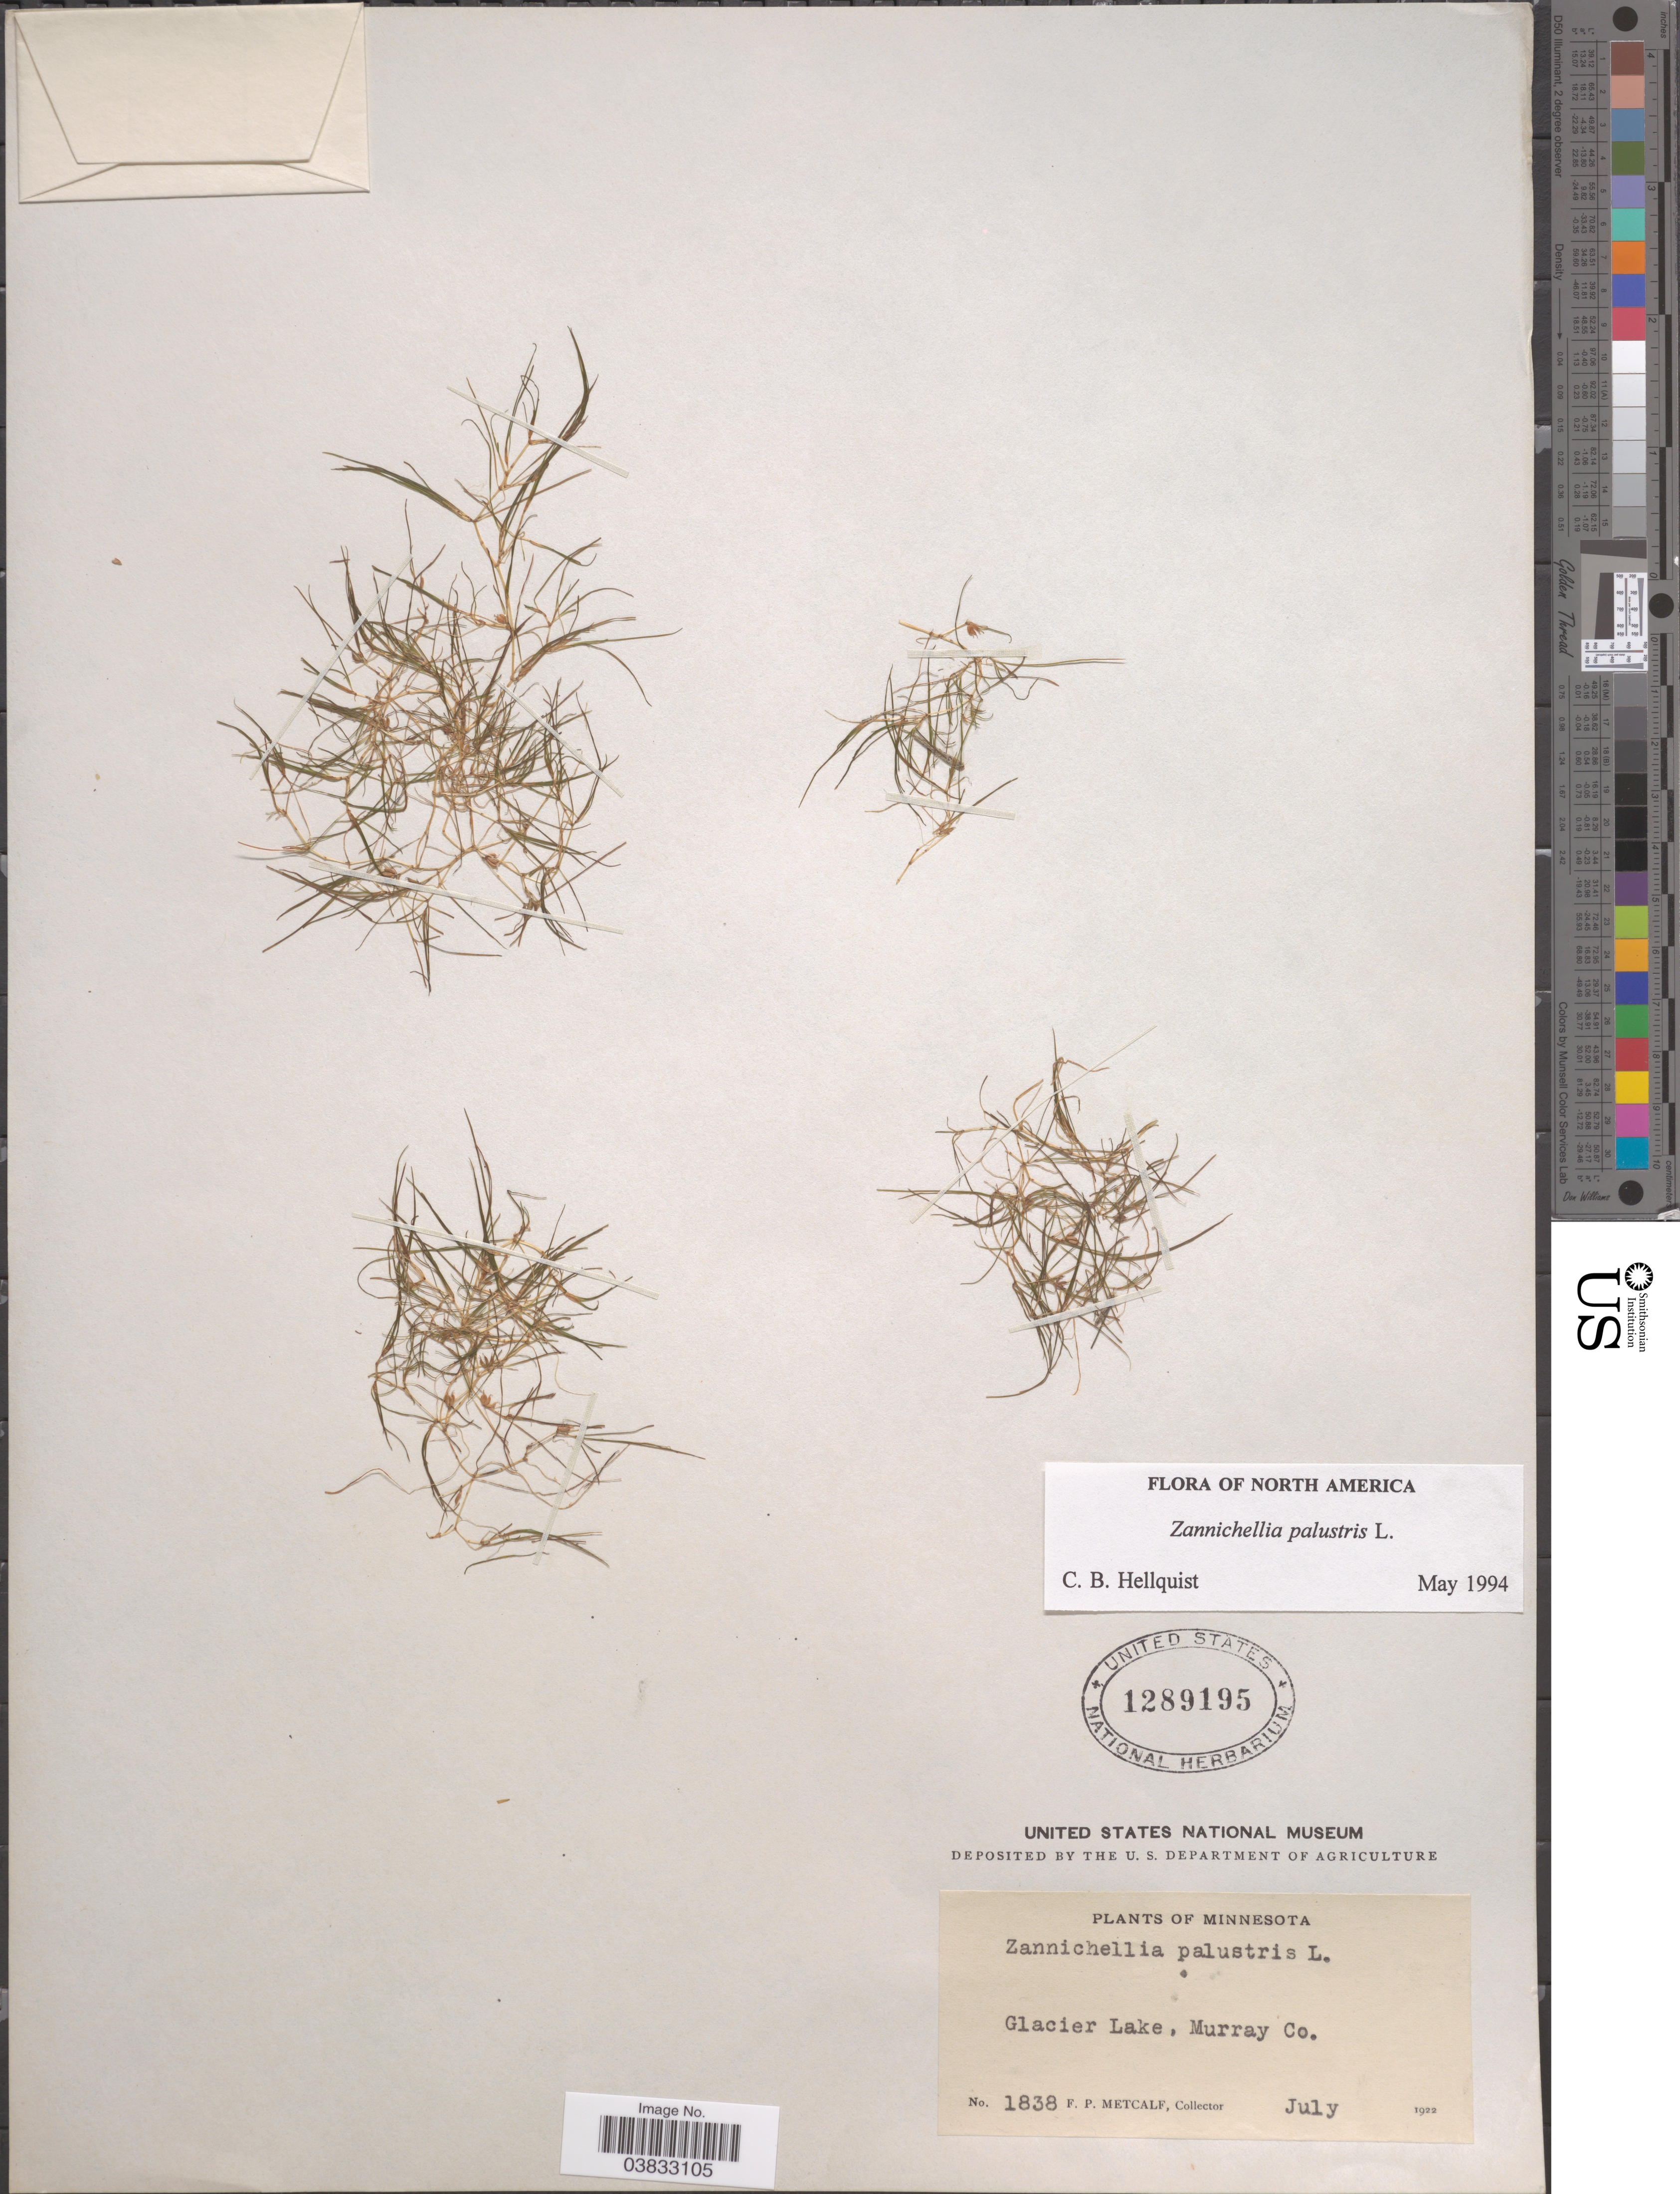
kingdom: Plantae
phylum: Tracheophyta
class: Liliopsida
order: Alismatales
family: Potamogetonaceae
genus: Zannichellia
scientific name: Zannichellia palustris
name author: L.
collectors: F. Metcalf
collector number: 1838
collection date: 1922-07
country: United States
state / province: Minnesota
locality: Glacier Lake, Murray Co.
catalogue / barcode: US 1289195